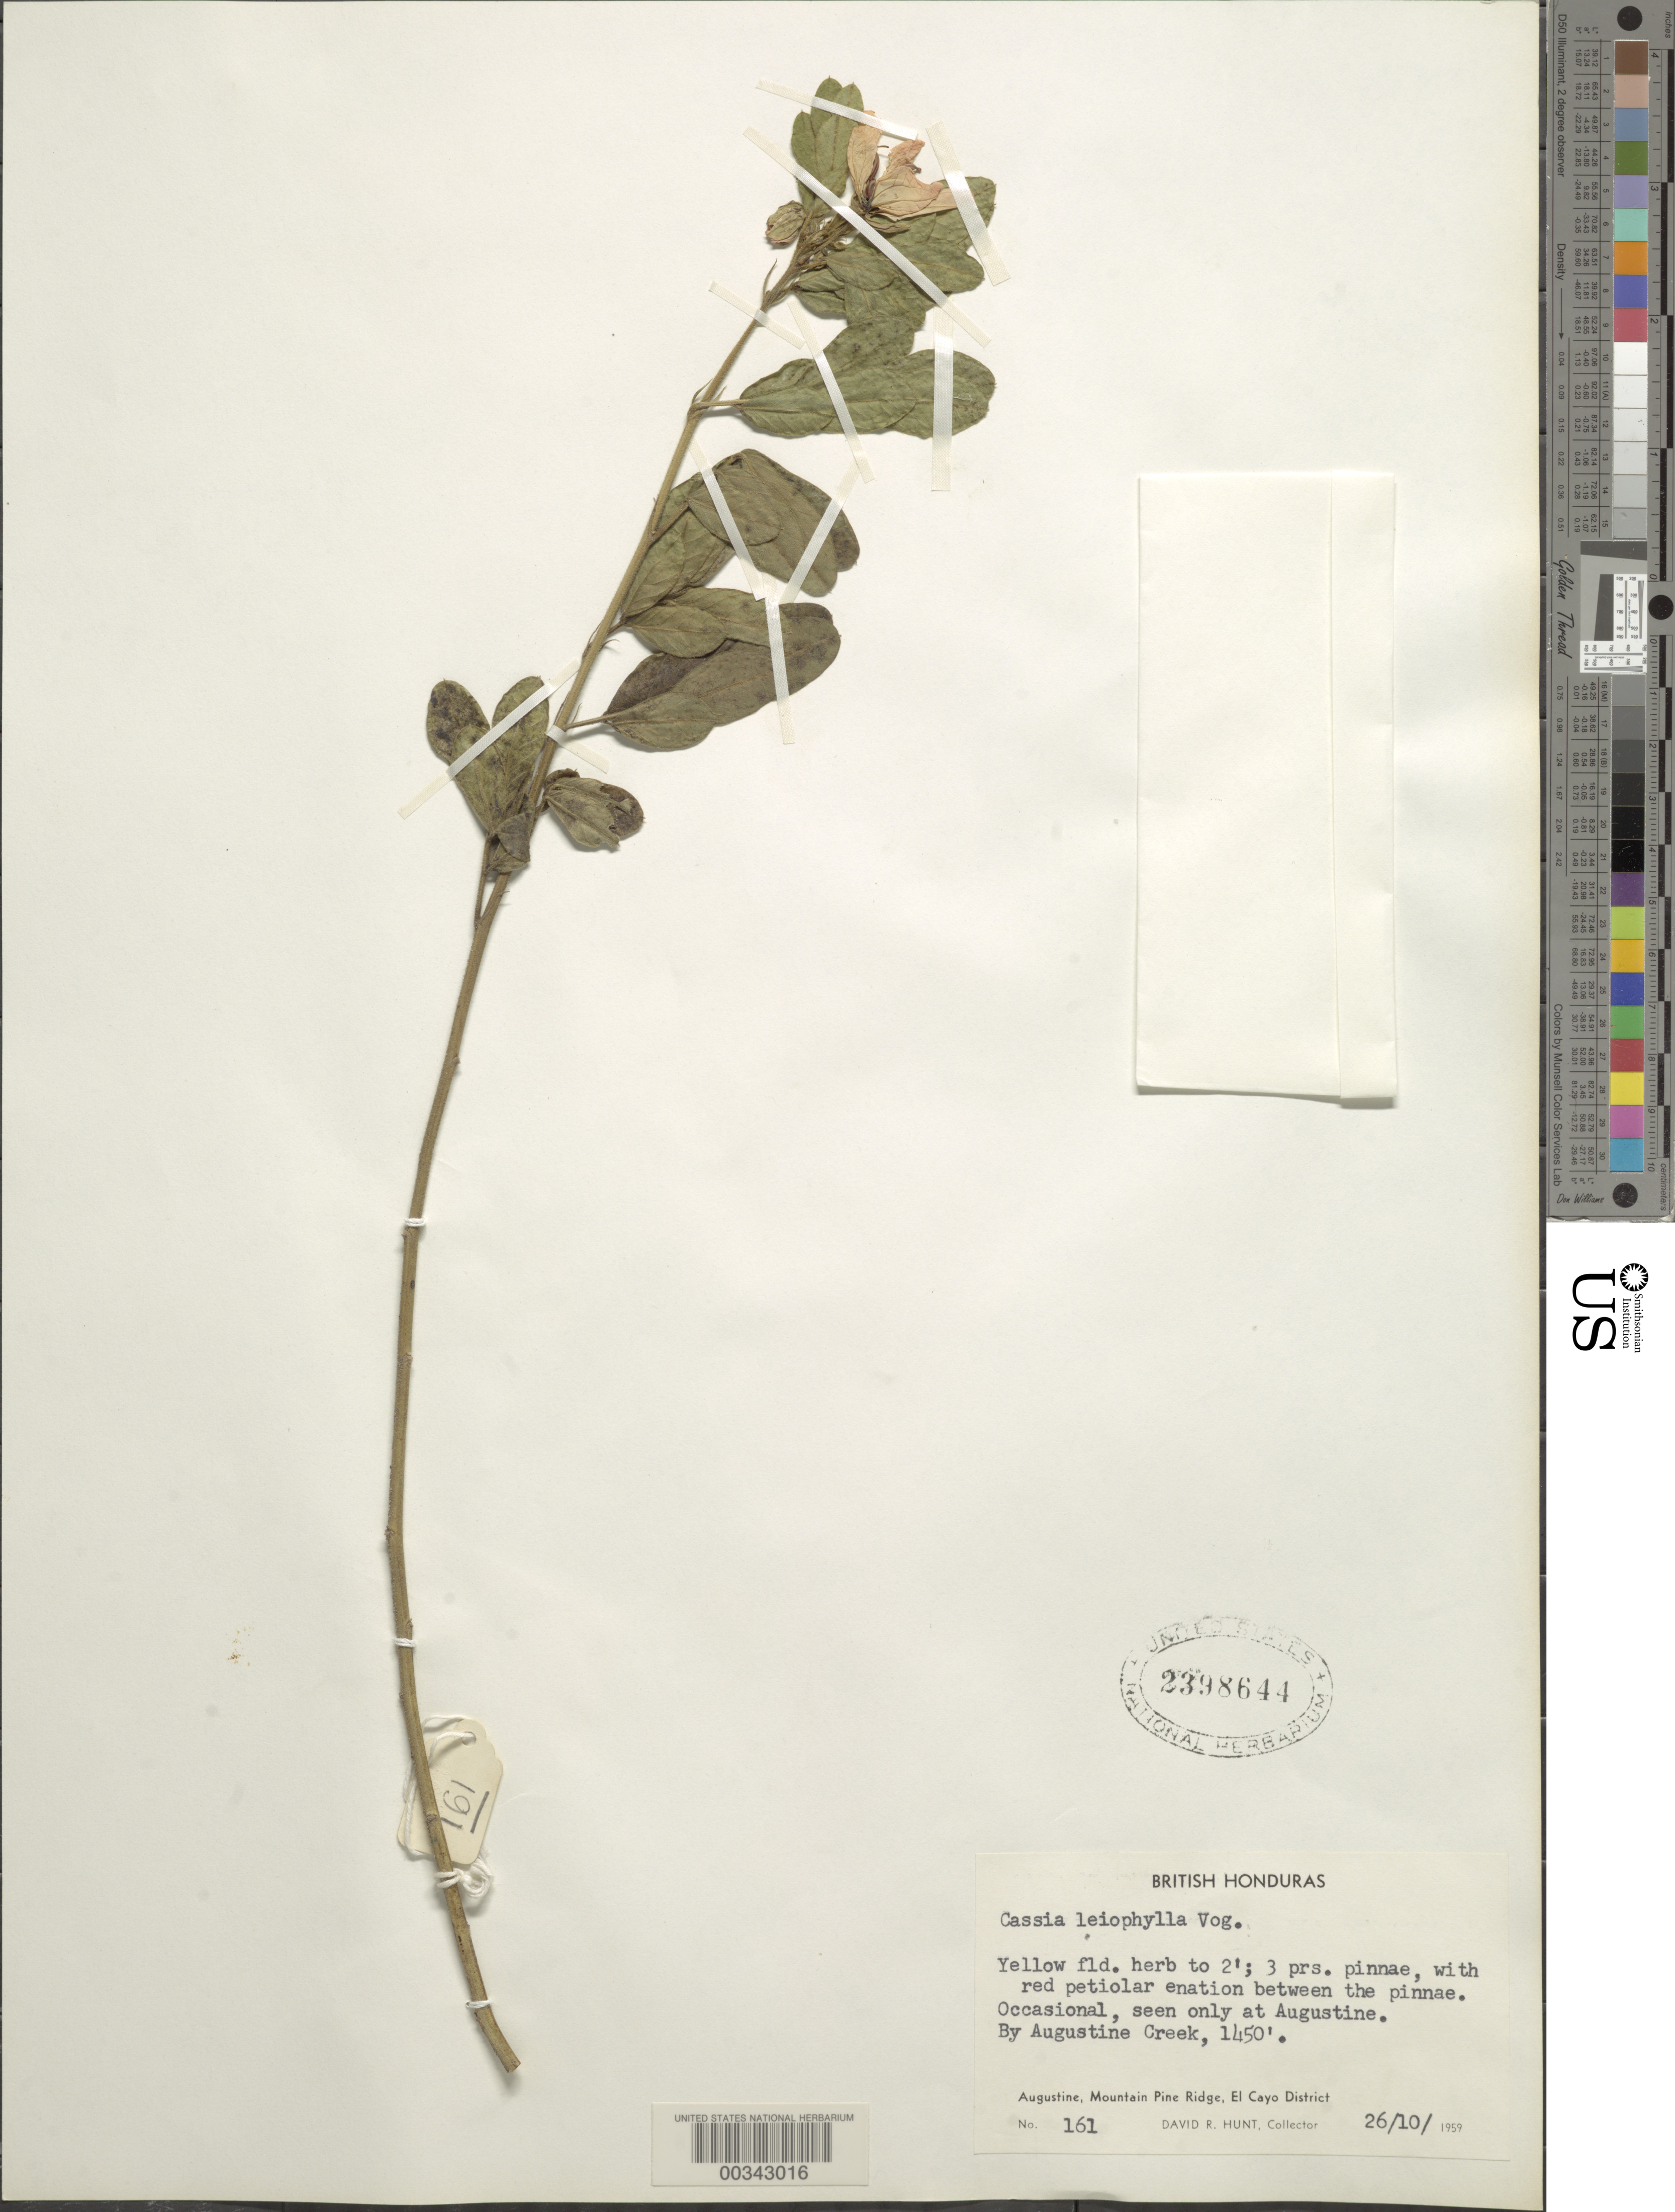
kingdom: Plantae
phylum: Tracheophyta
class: Magnoliopsida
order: Fabales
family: Fabaceae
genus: Senna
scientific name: Senna leiophylla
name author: (Vogel) H.S. Irwin & Barneby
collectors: D. R. Hunt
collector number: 161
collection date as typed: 26 Oct 1959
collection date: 1959-10-26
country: Belize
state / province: Cayo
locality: Augustine, Mountain Pine Ridge, by Augustine Creek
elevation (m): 442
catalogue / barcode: US 2398644